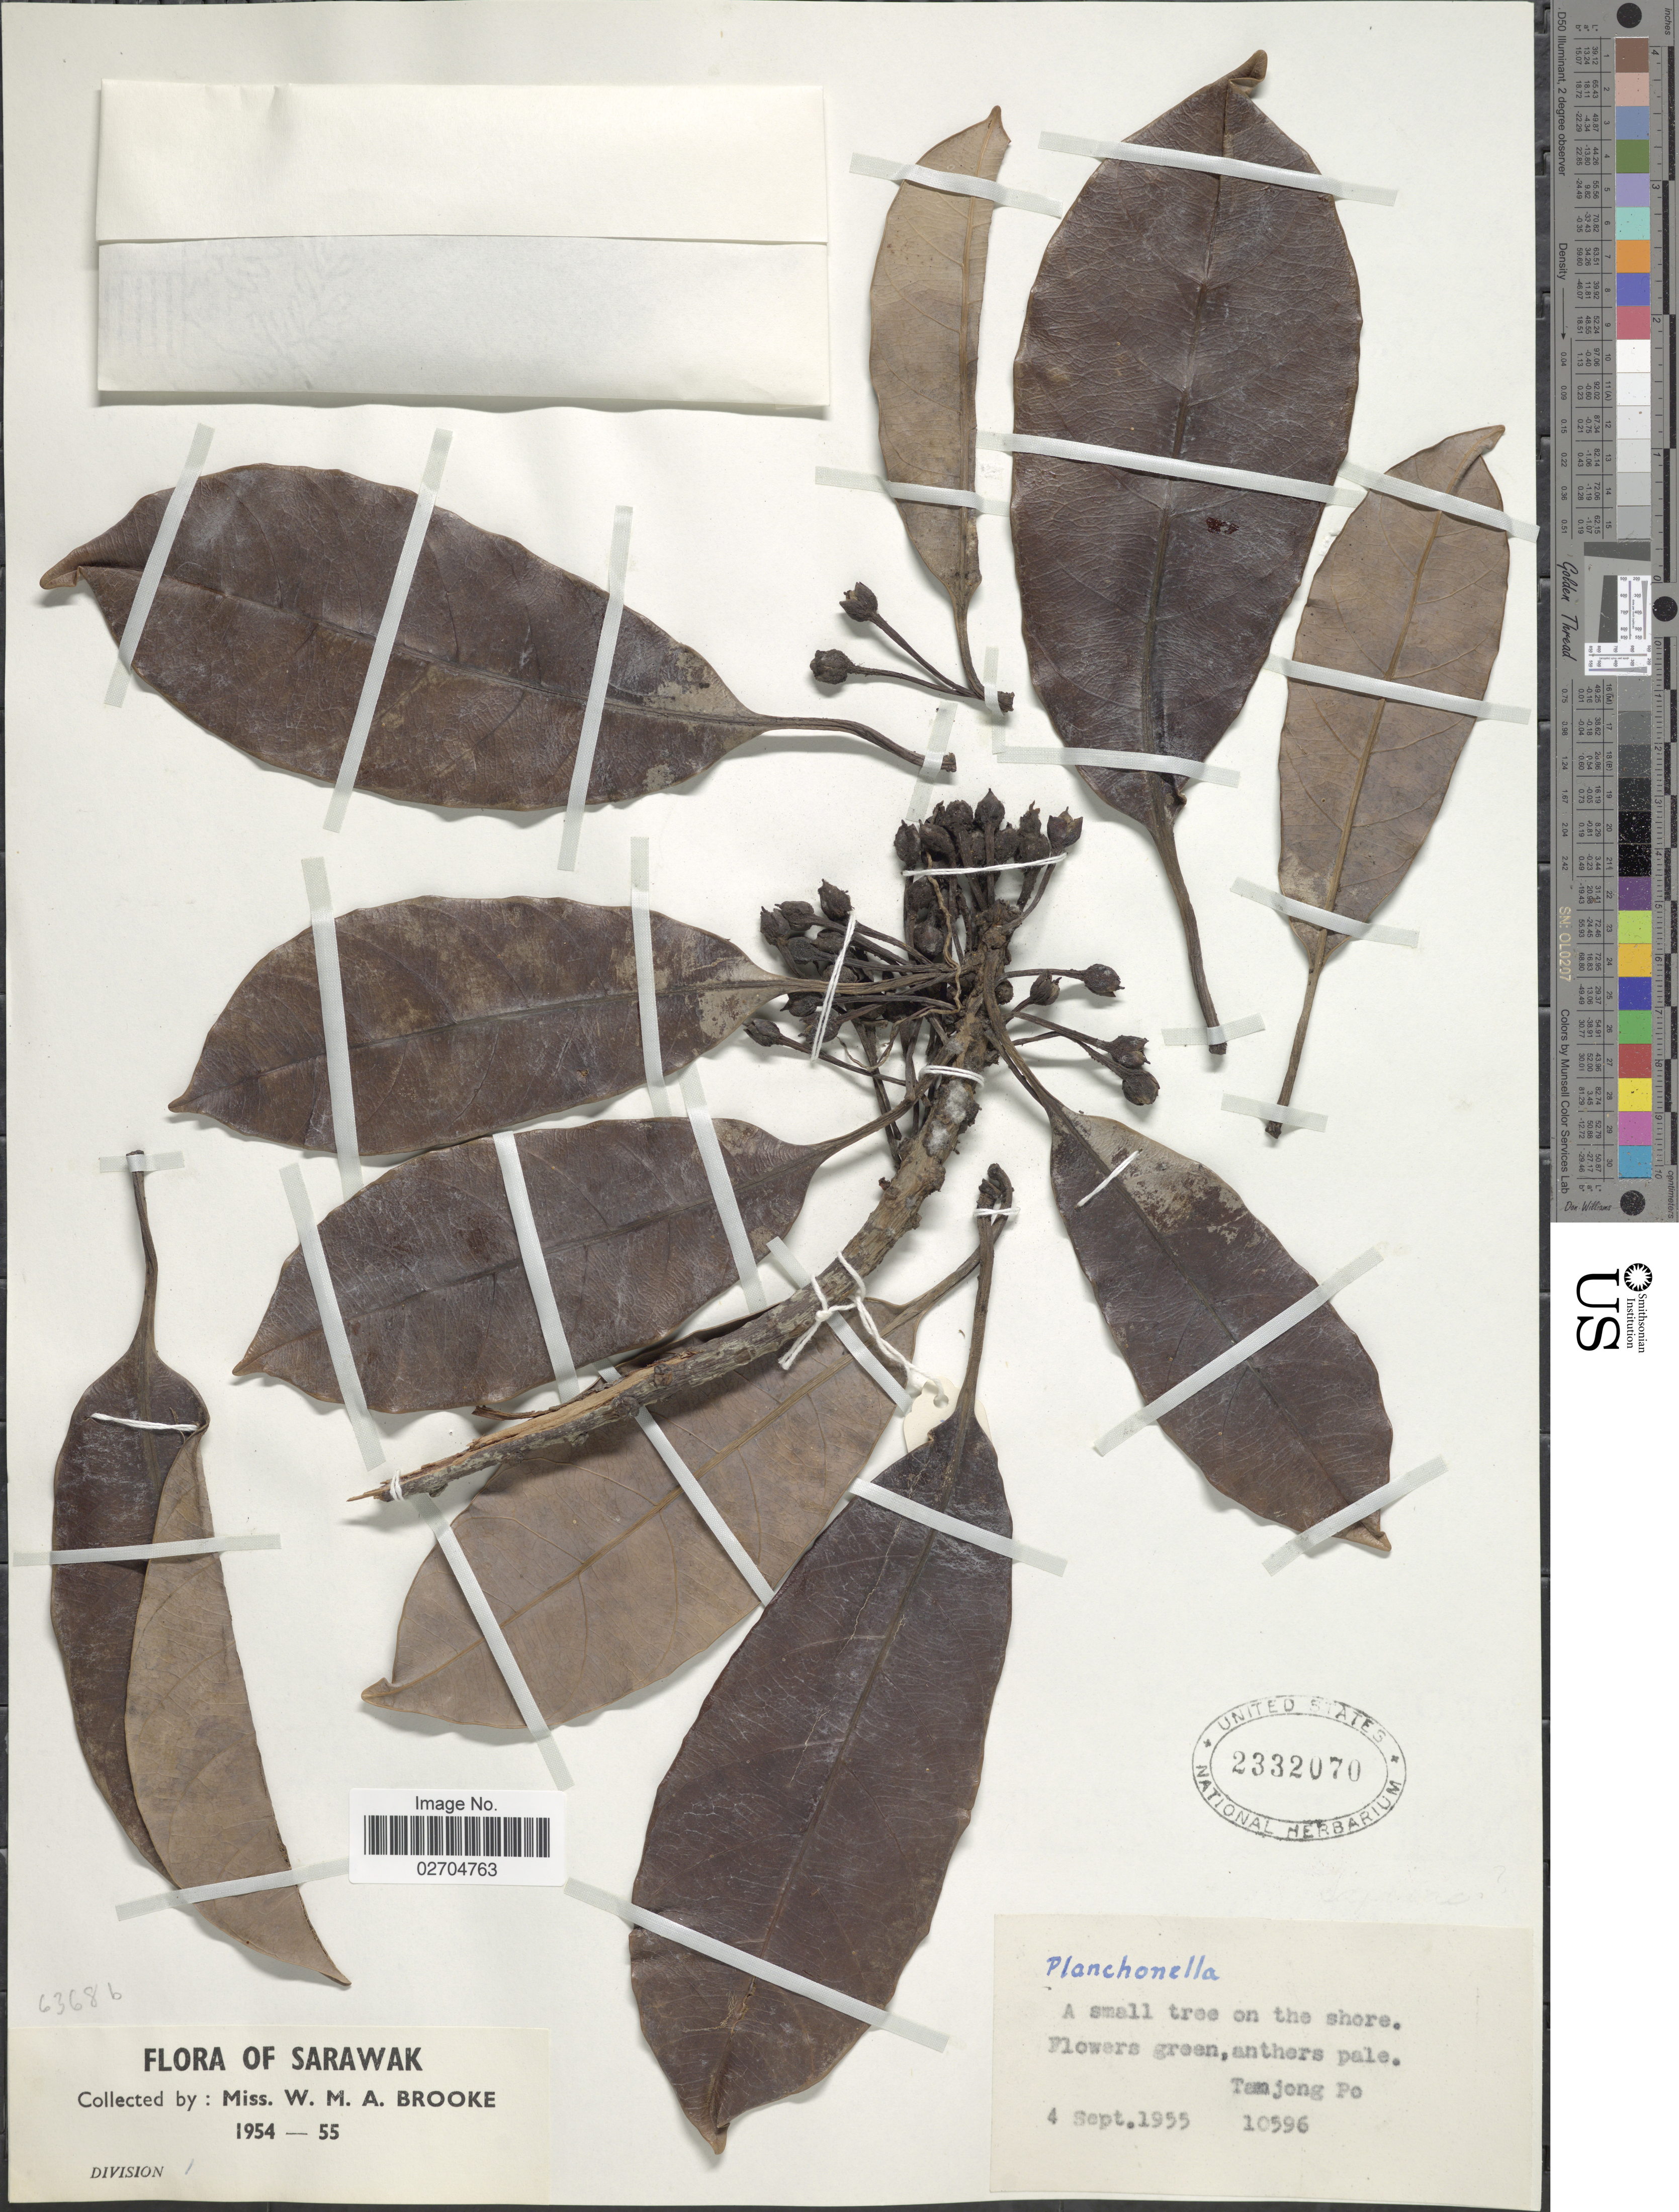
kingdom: Plantae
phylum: Tracheophyta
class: Magnoliopsida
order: Ericales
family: Sapotaceae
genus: Planchonella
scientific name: Planchonella sp.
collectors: W. Brooke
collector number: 10596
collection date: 1955-09-04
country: Malaysia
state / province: Sarawak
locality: Tamjong Po. Division 1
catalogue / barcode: US 2332070